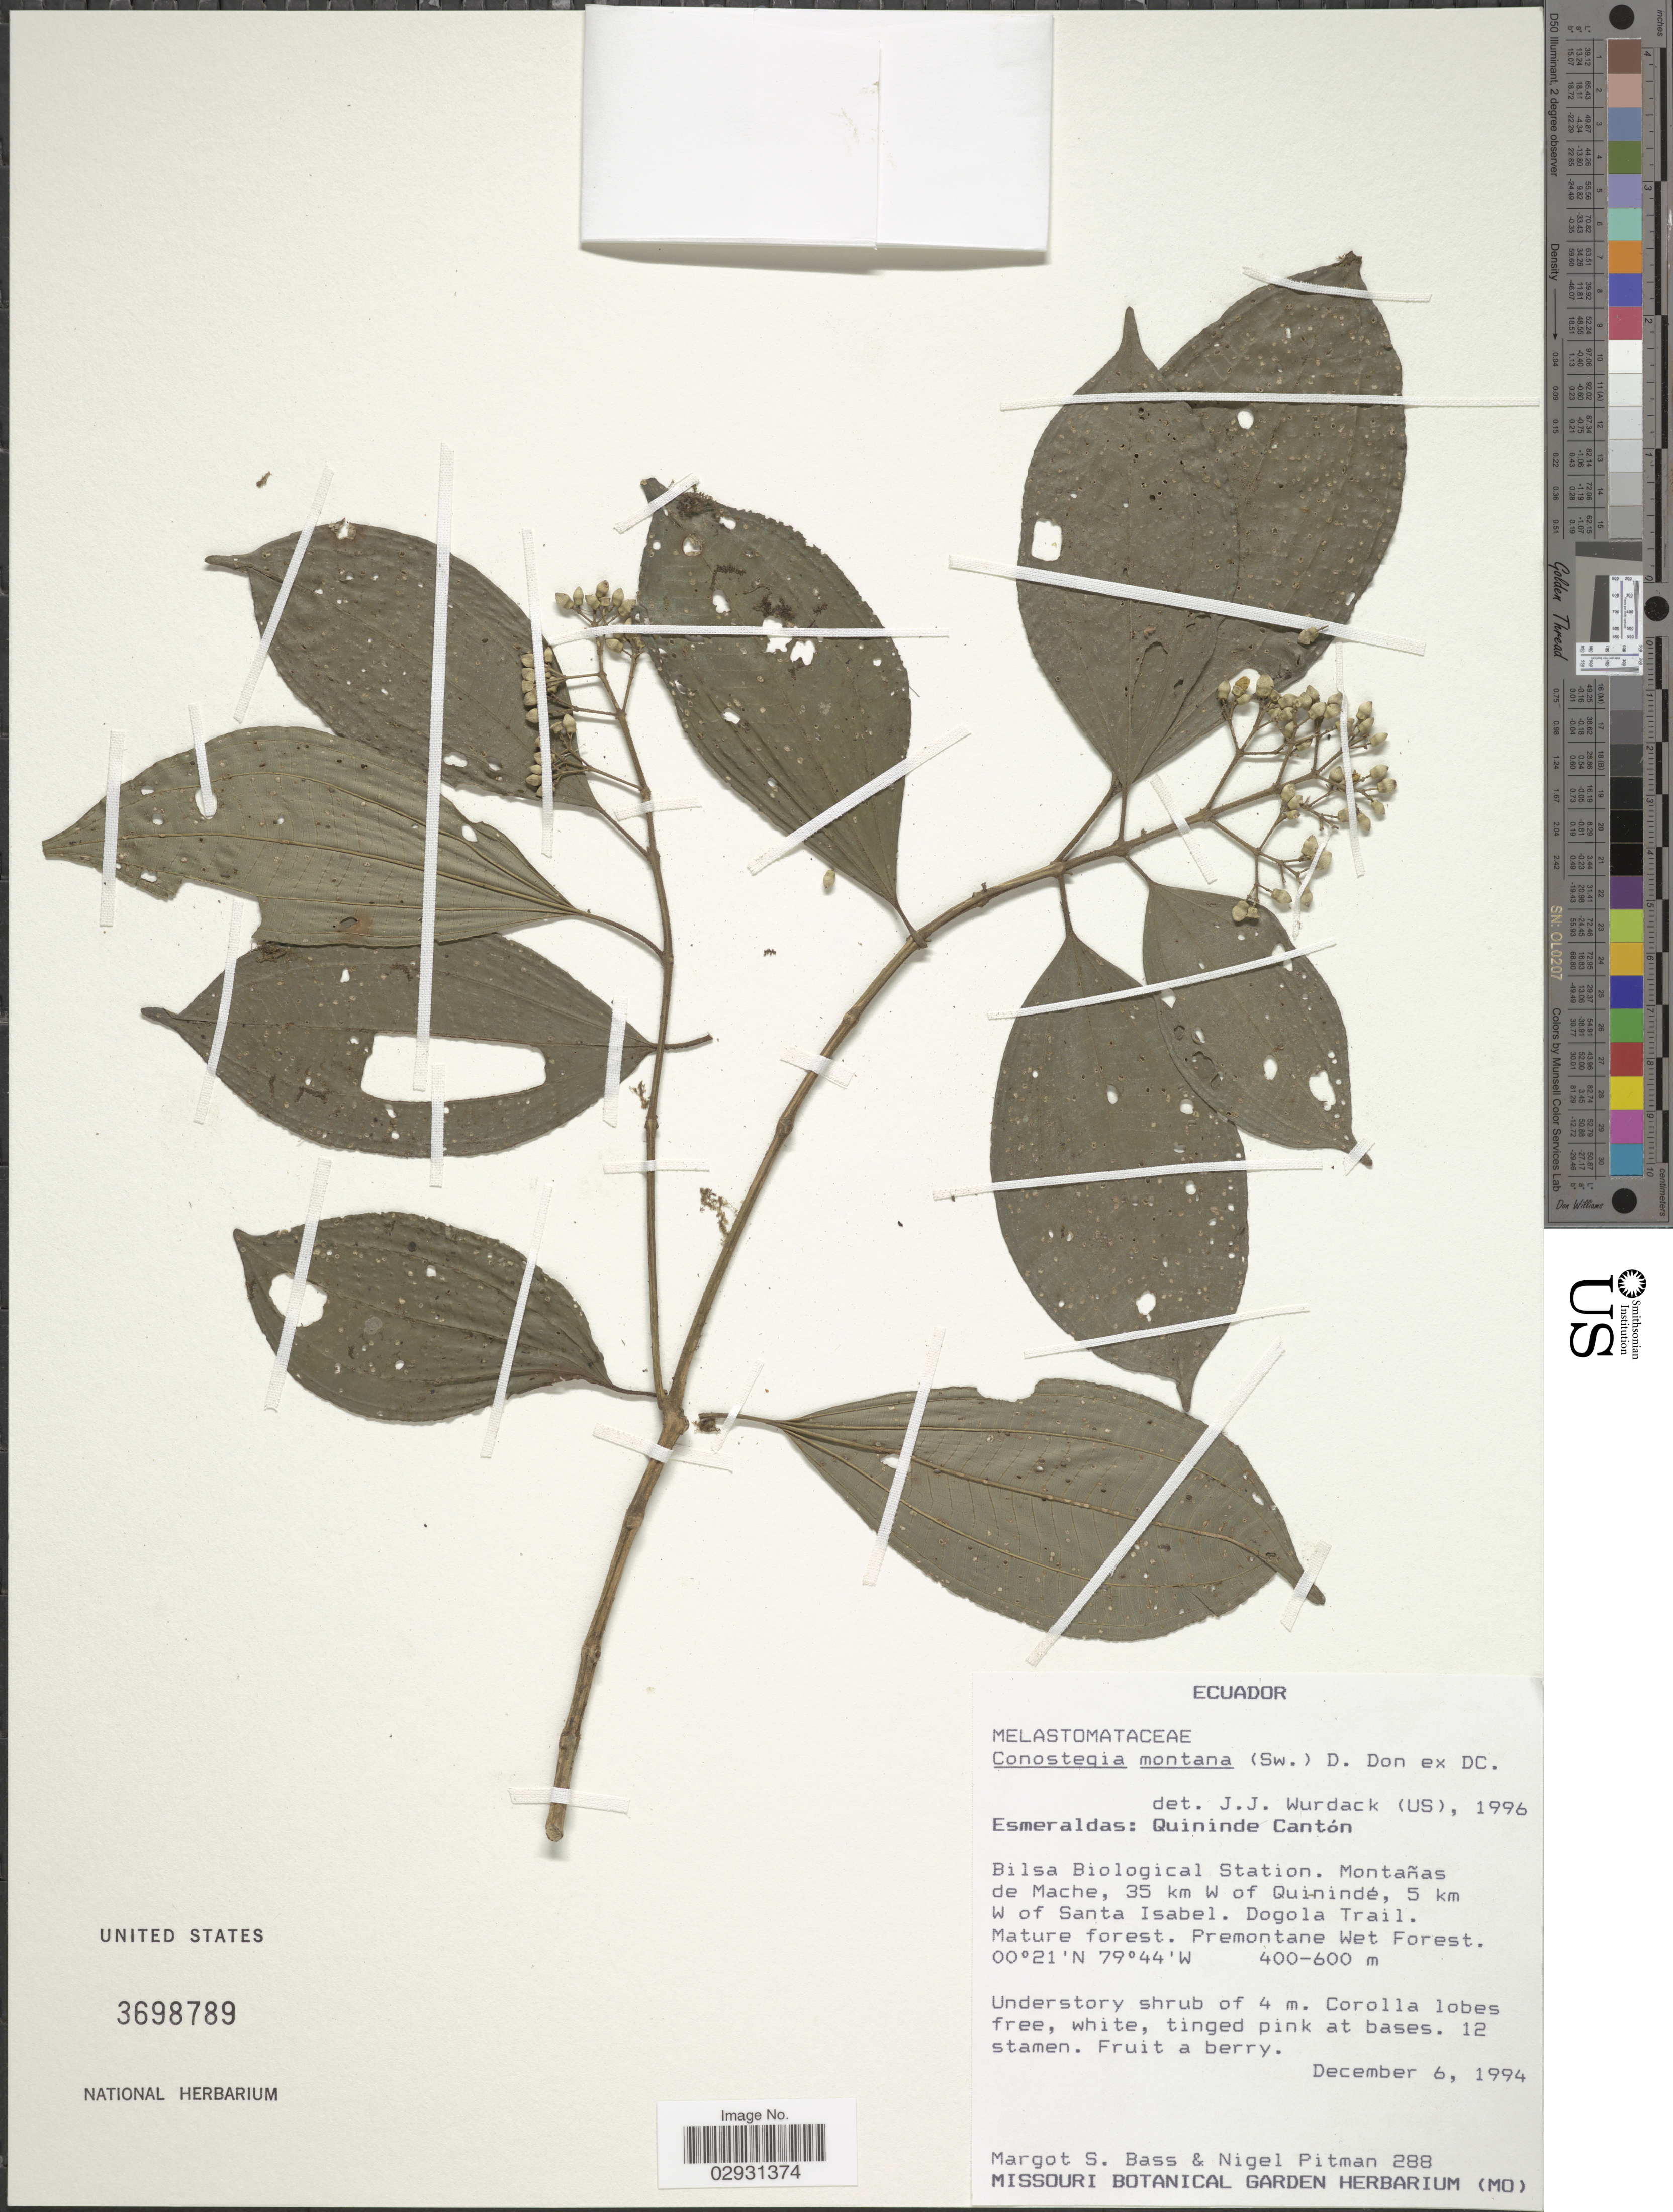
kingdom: Plantae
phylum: Tracheophyta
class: Magnoliopsida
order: Myrtales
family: Melastomataceae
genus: Conostegia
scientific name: Conostegia montana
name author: (Sw.) D. Don ex DC.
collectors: M. Bass & N. Pitman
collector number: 288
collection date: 1994-12-06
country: Ecuador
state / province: Esmeraldas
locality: Quininde Cantón. Bilsa Biological Station. Montañas de Mache, 35 km W of Quinindé, 5 km W of Santa Isabel. Dogola Trail.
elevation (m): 400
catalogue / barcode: US 3698789